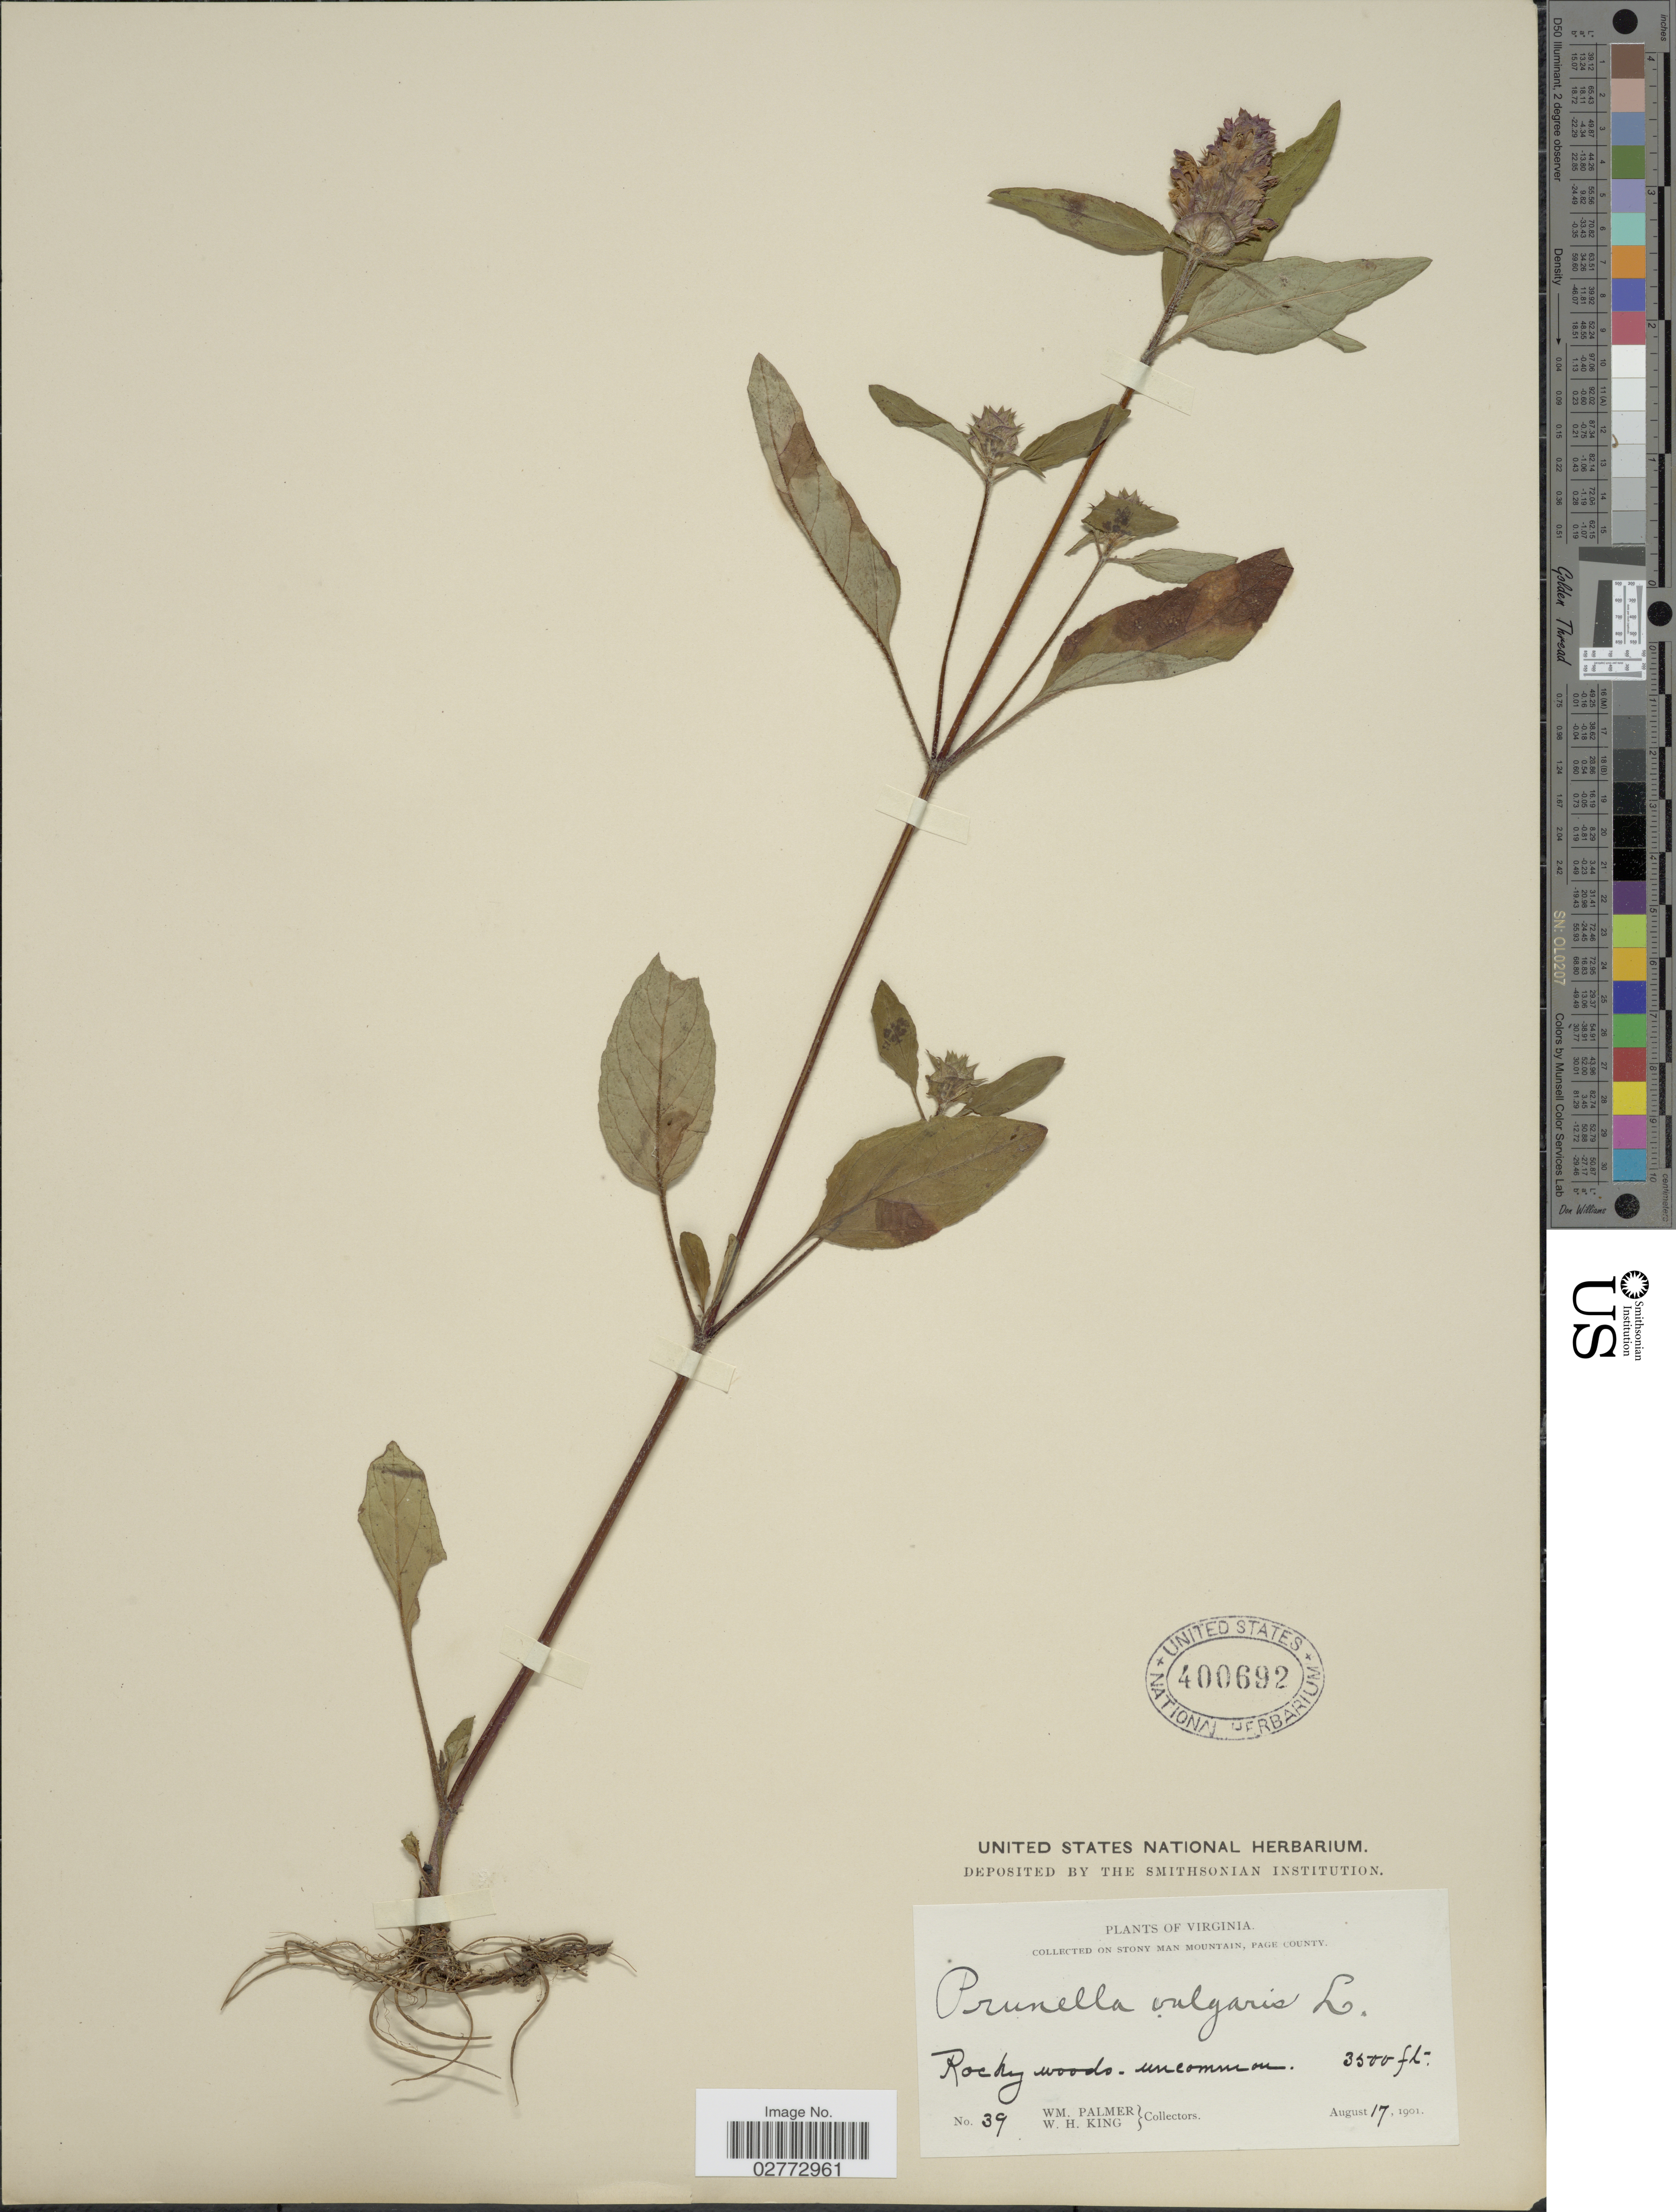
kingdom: Plantae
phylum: Tracheophyta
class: Magnoliopsida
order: Lamiales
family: Lamiaceae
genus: Prunella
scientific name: Prunella vulgaris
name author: L.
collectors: W. Palmer & W. H. King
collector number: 39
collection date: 1901-08-17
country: United States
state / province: Virginia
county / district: Page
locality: Stony Man Mountain, Page County. Rocky woods.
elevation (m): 1067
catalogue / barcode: US 400692